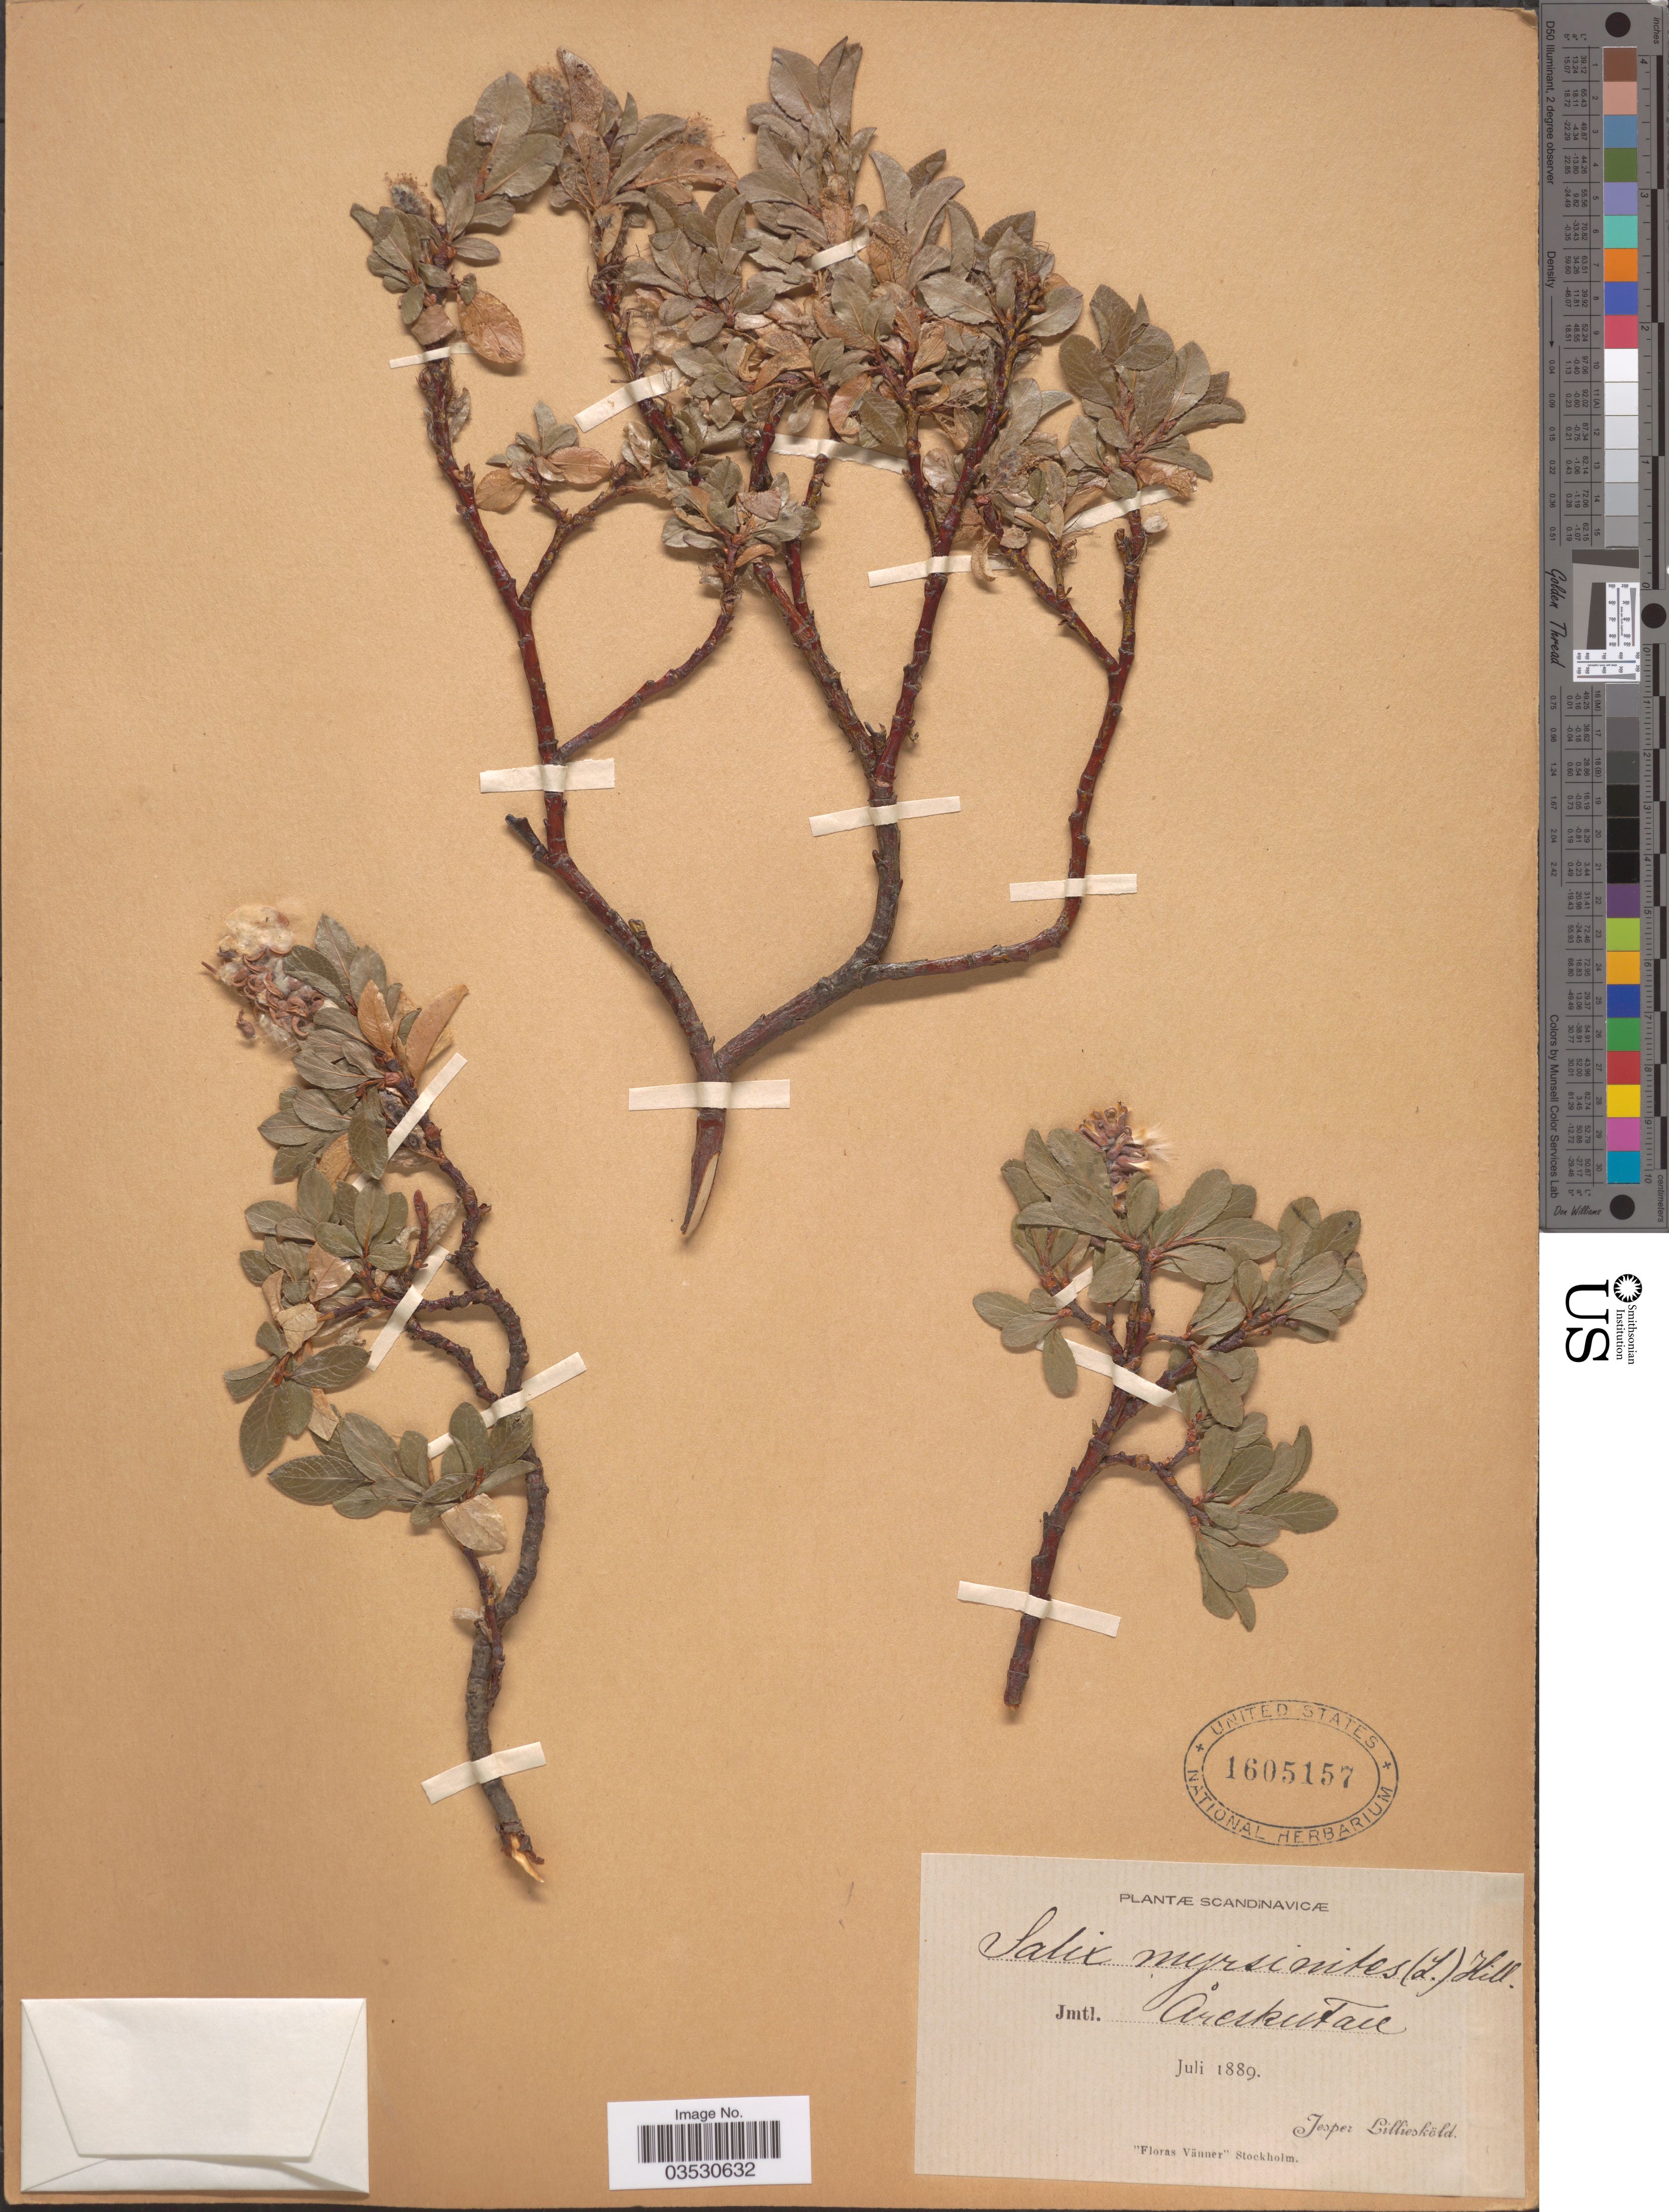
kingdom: Plantae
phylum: Tracheophyta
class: Magnoliopsida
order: Malpighiales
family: Salicaceae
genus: Salix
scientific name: Salix myrsinites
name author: L.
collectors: J. Lillieskold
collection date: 1889-07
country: Sweden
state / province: Jämtland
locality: Scandinavicae, Jmtl. Areskutan. Vänner Stockholm.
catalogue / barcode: US 1605157